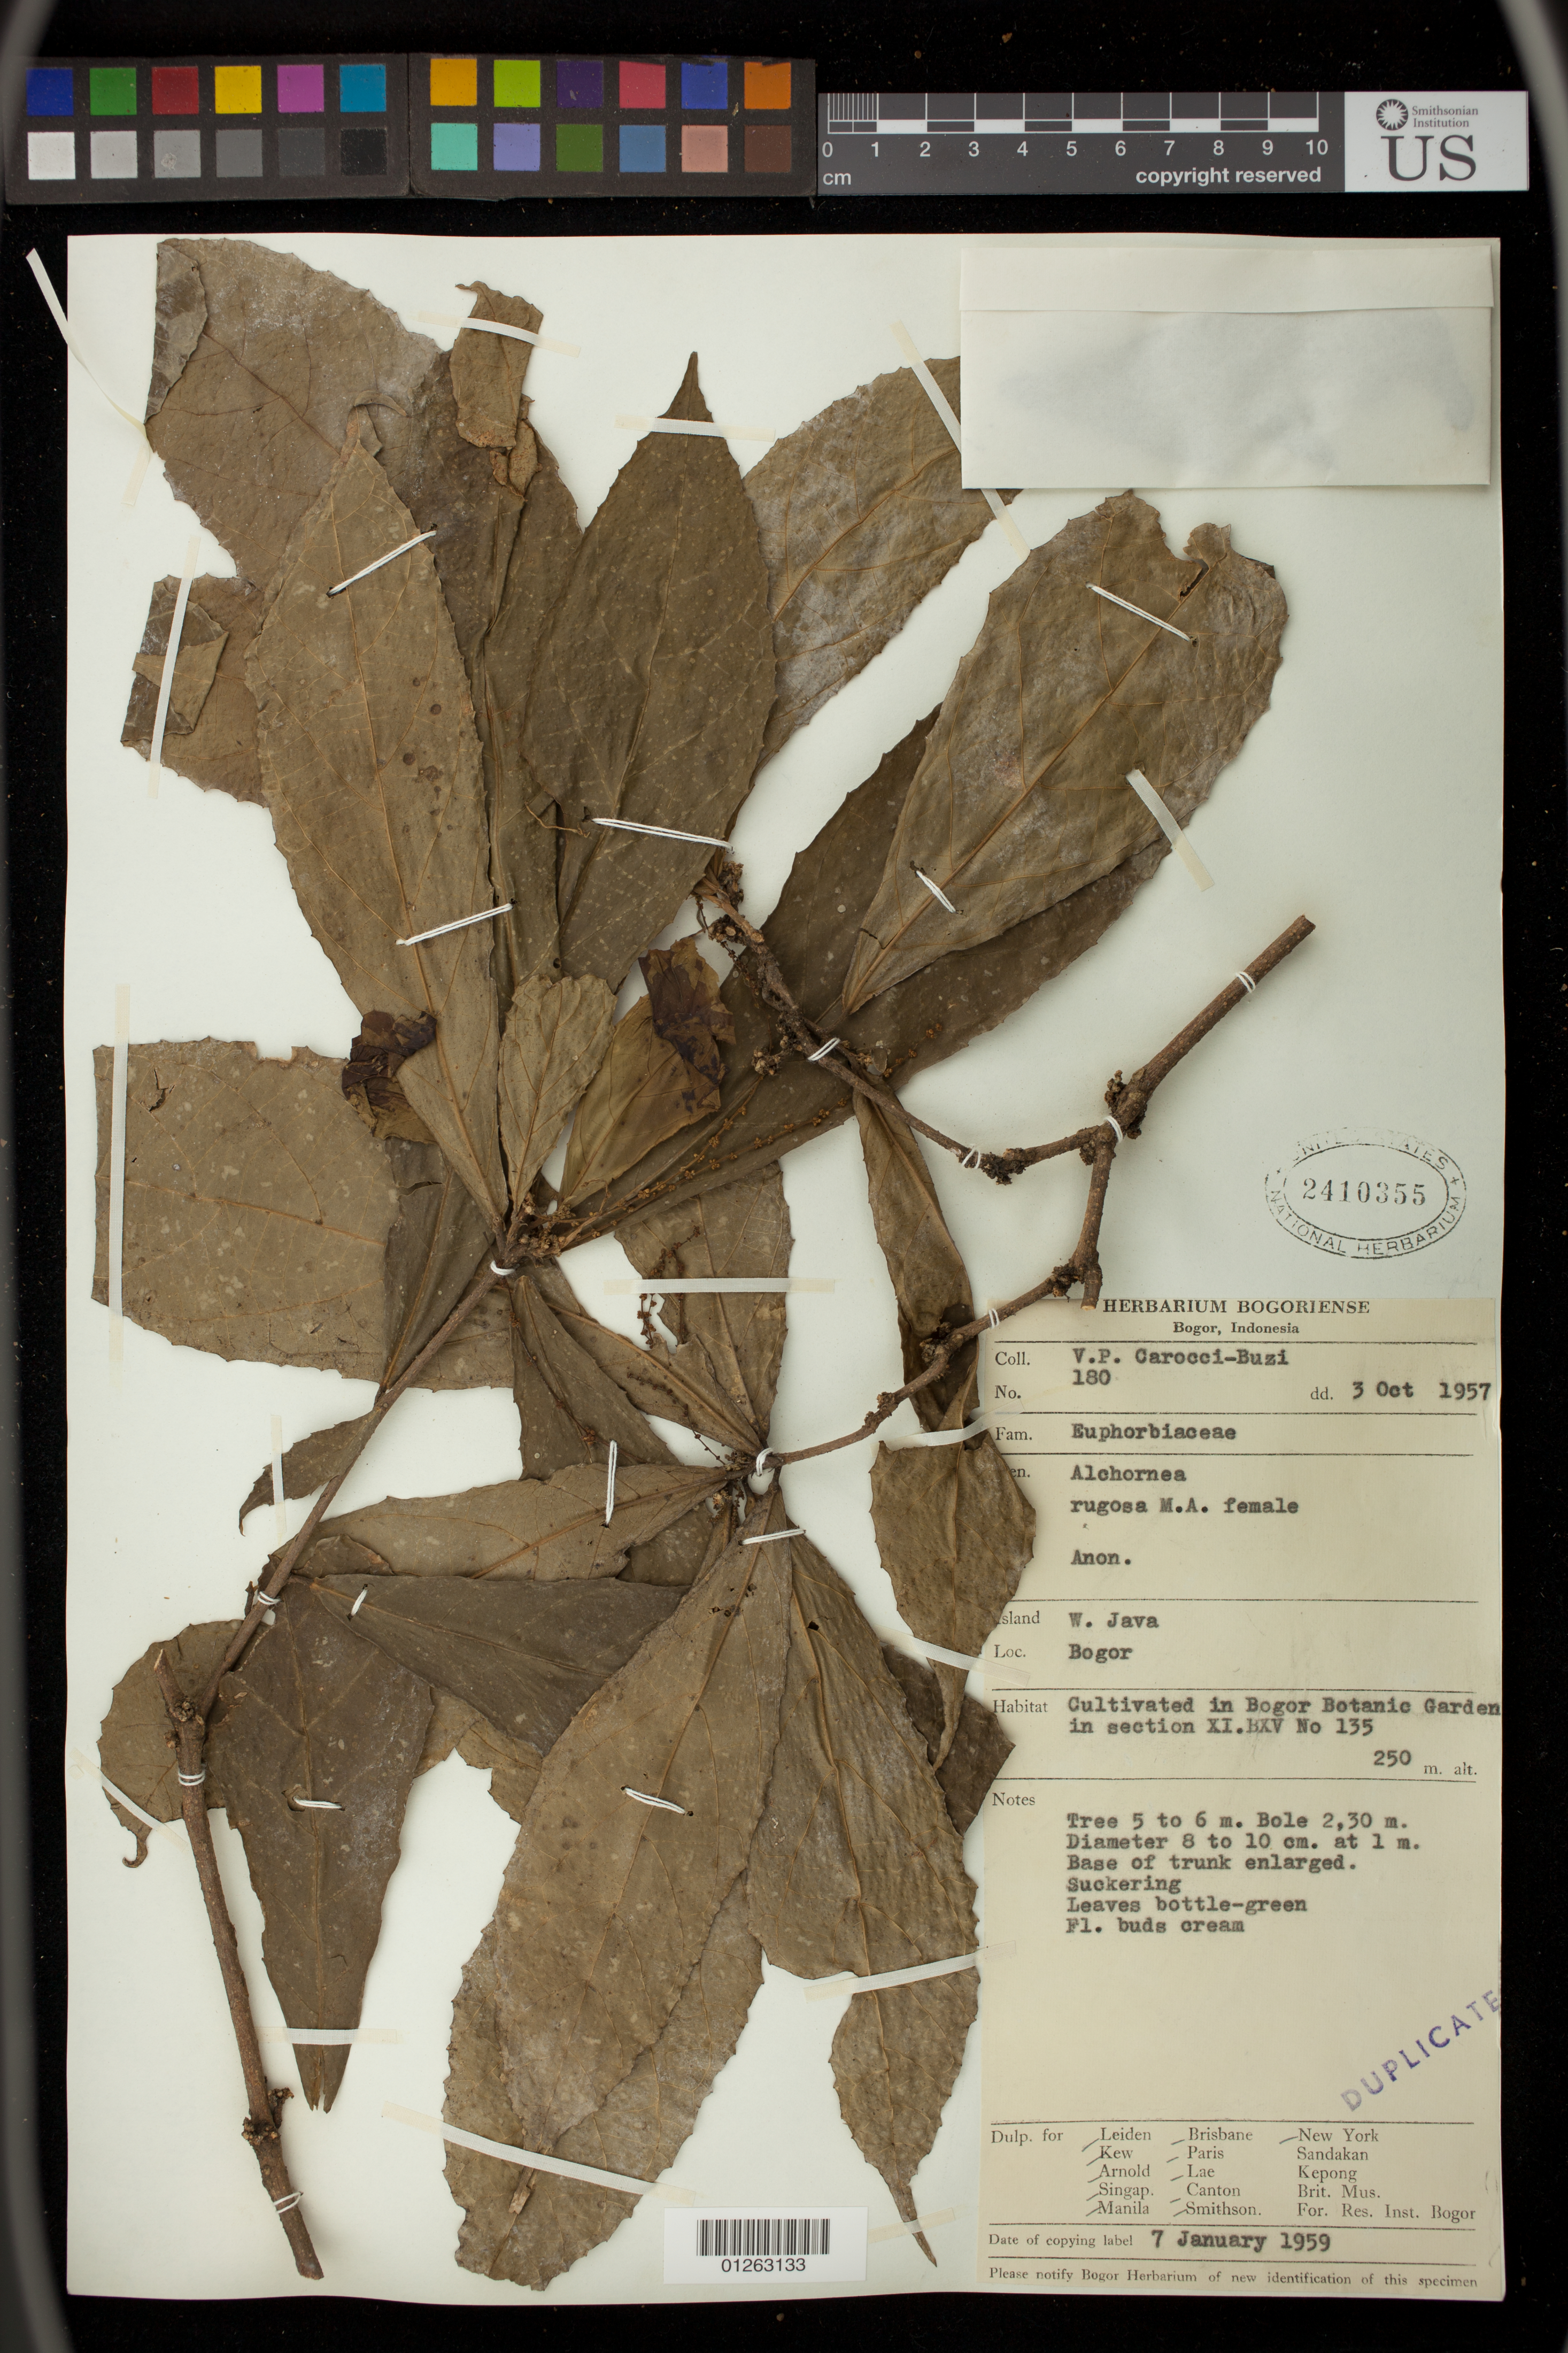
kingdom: Plantae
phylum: Tracheophyta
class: Magnoliopsida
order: Malpighiales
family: Euphorbiaceae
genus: Alchornea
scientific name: Alchornea rugosa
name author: (Lour.) Müll. Arg.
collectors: V. Carocci-Buzi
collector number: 180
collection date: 1957-10-03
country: Indonesia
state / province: Java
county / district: Jawa Barat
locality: Bogor. Cultivated in Bogor Botanic Garden in section XI.BXV No 135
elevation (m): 250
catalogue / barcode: US 2410355